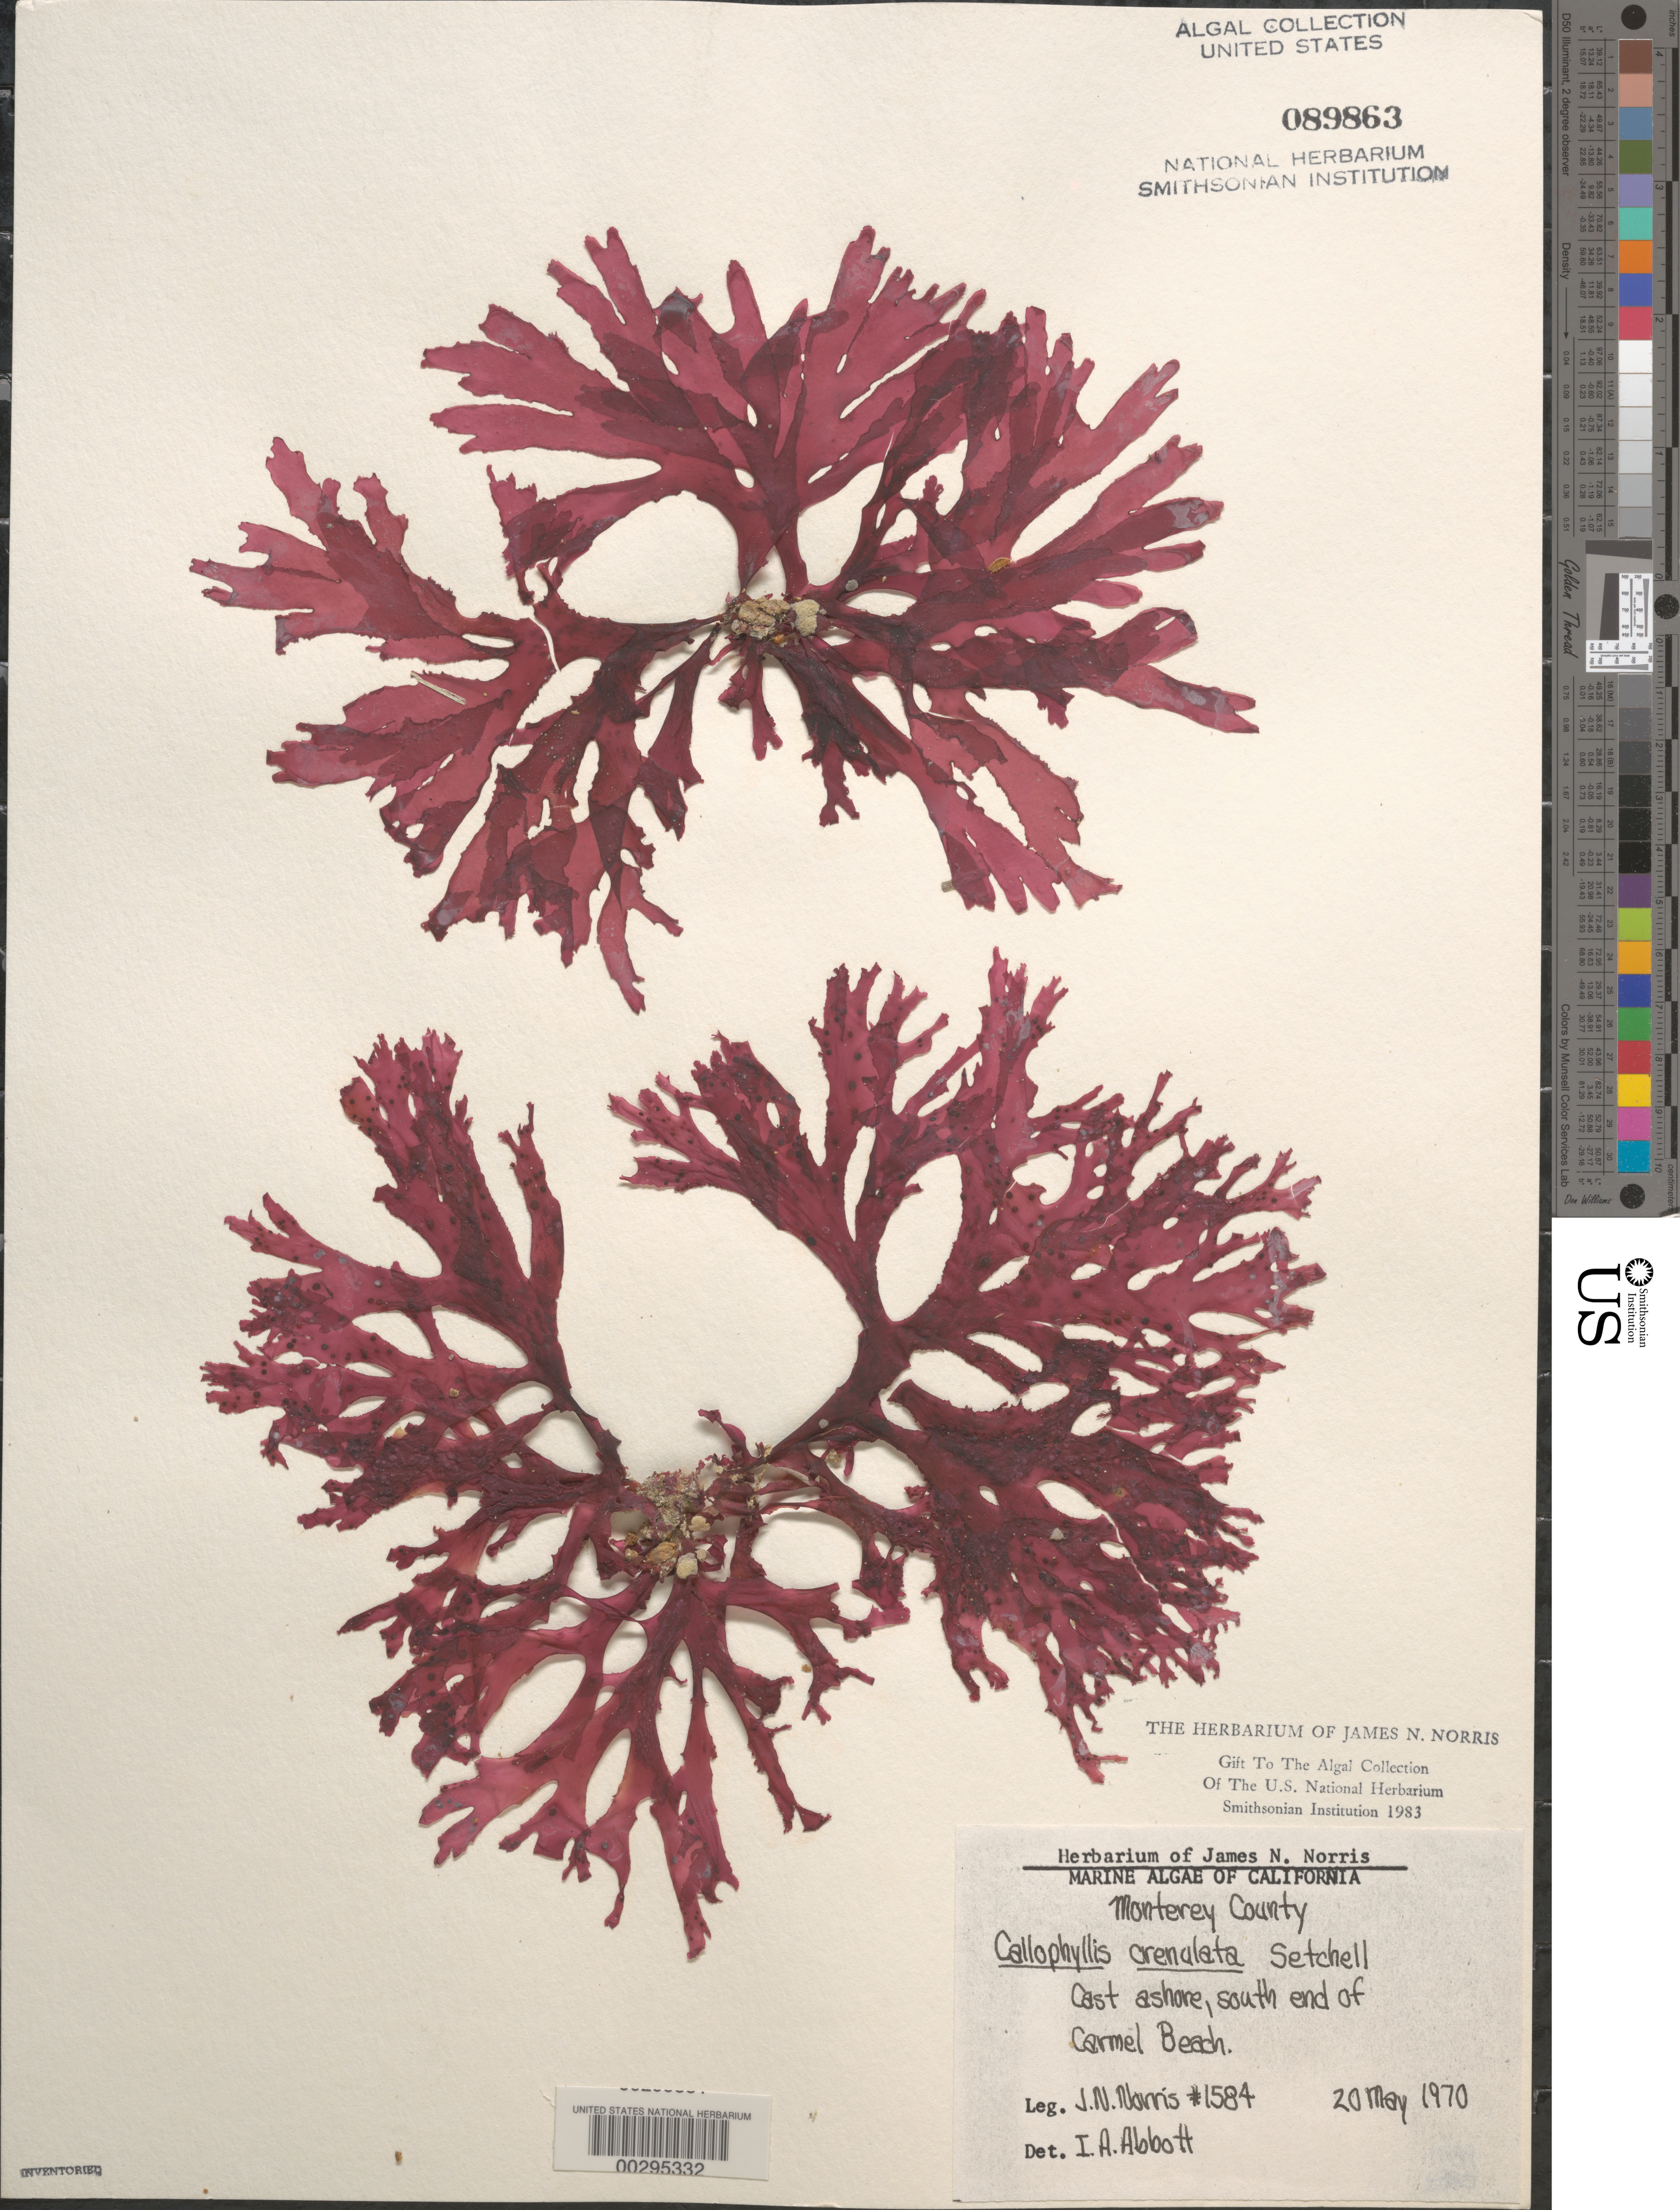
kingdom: Plantae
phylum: Rhodophyta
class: Florideophyceae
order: Gigartinales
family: Kallymeniaceae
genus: Callophyllis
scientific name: Callophyllis crenulata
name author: Setch.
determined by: Abbott, Isabella A.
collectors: J. N. Norris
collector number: JN-1584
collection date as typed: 20 May 1970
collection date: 1970-05-20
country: United States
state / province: California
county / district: Monterey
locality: Carmel Beach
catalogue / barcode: US 89863